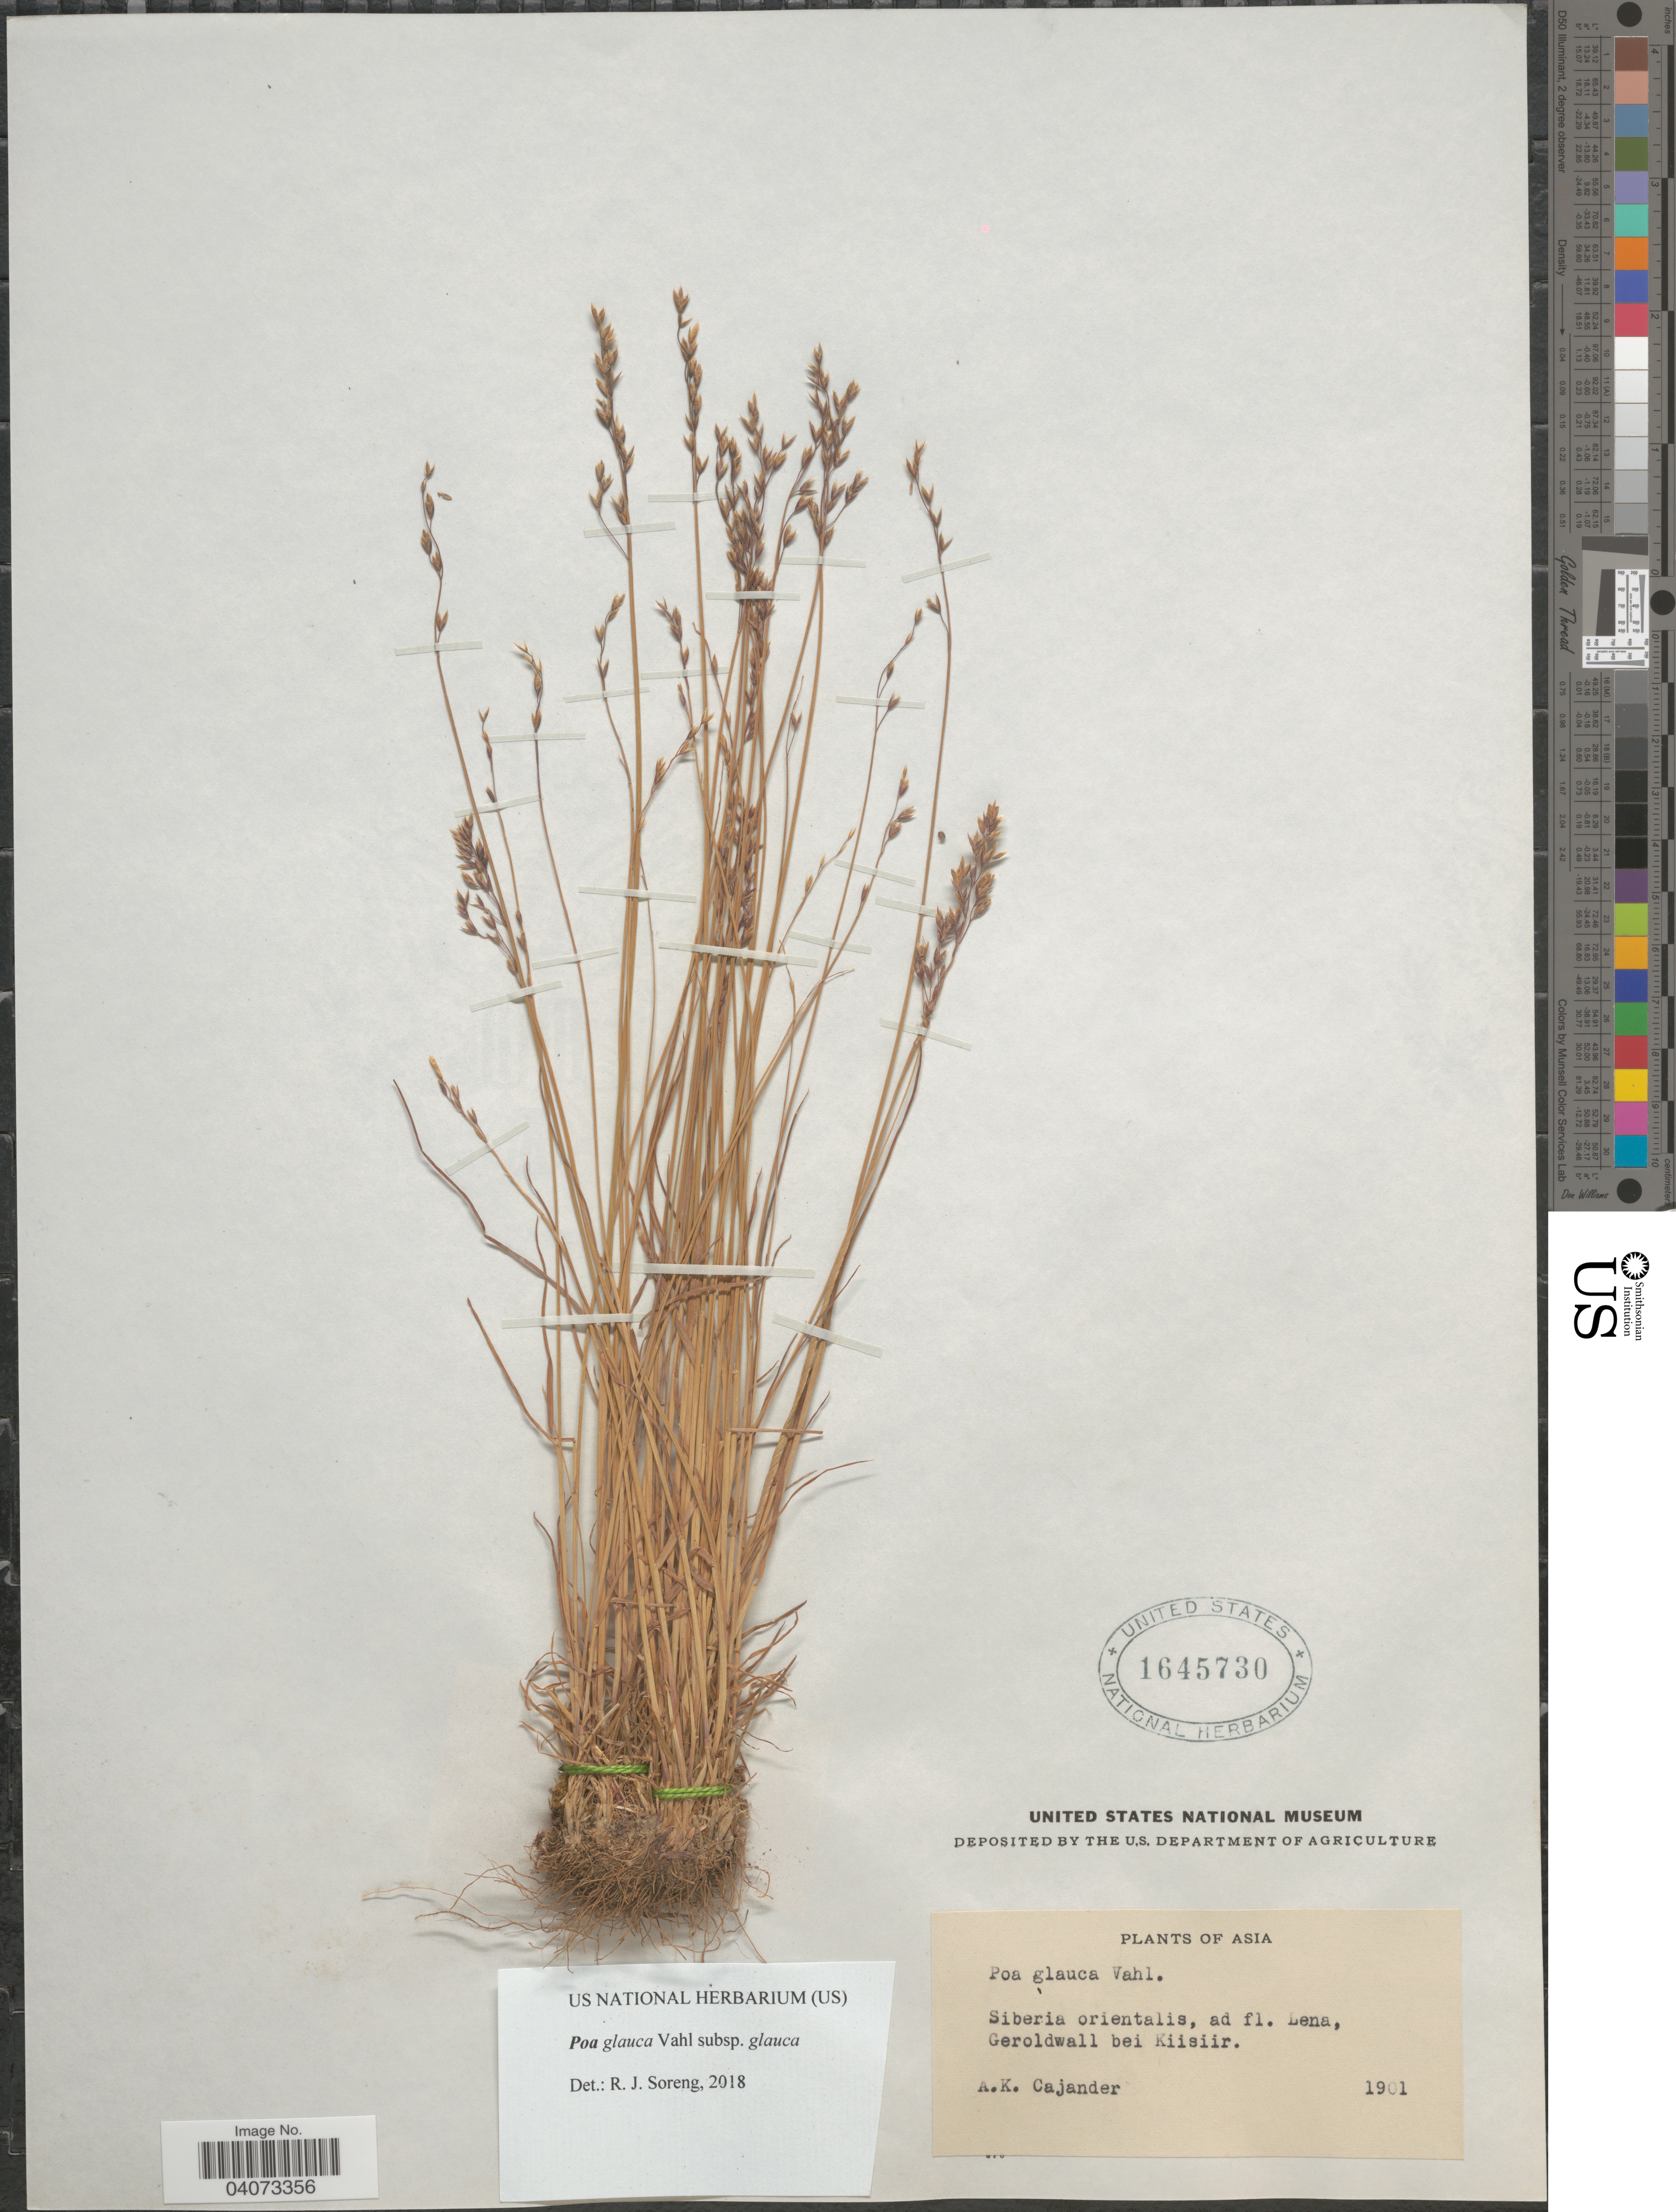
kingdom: Plantae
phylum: Tracheophyta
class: Liliopsida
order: Poales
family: Poaceae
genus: Poa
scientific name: Poa glauca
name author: Vahl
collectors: A. Cajander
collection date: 1901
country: Russian Federation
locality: Siberia orientalis, ad fl. Lena, Geroldwall bei Kiisiir.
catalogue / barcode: US 1645730